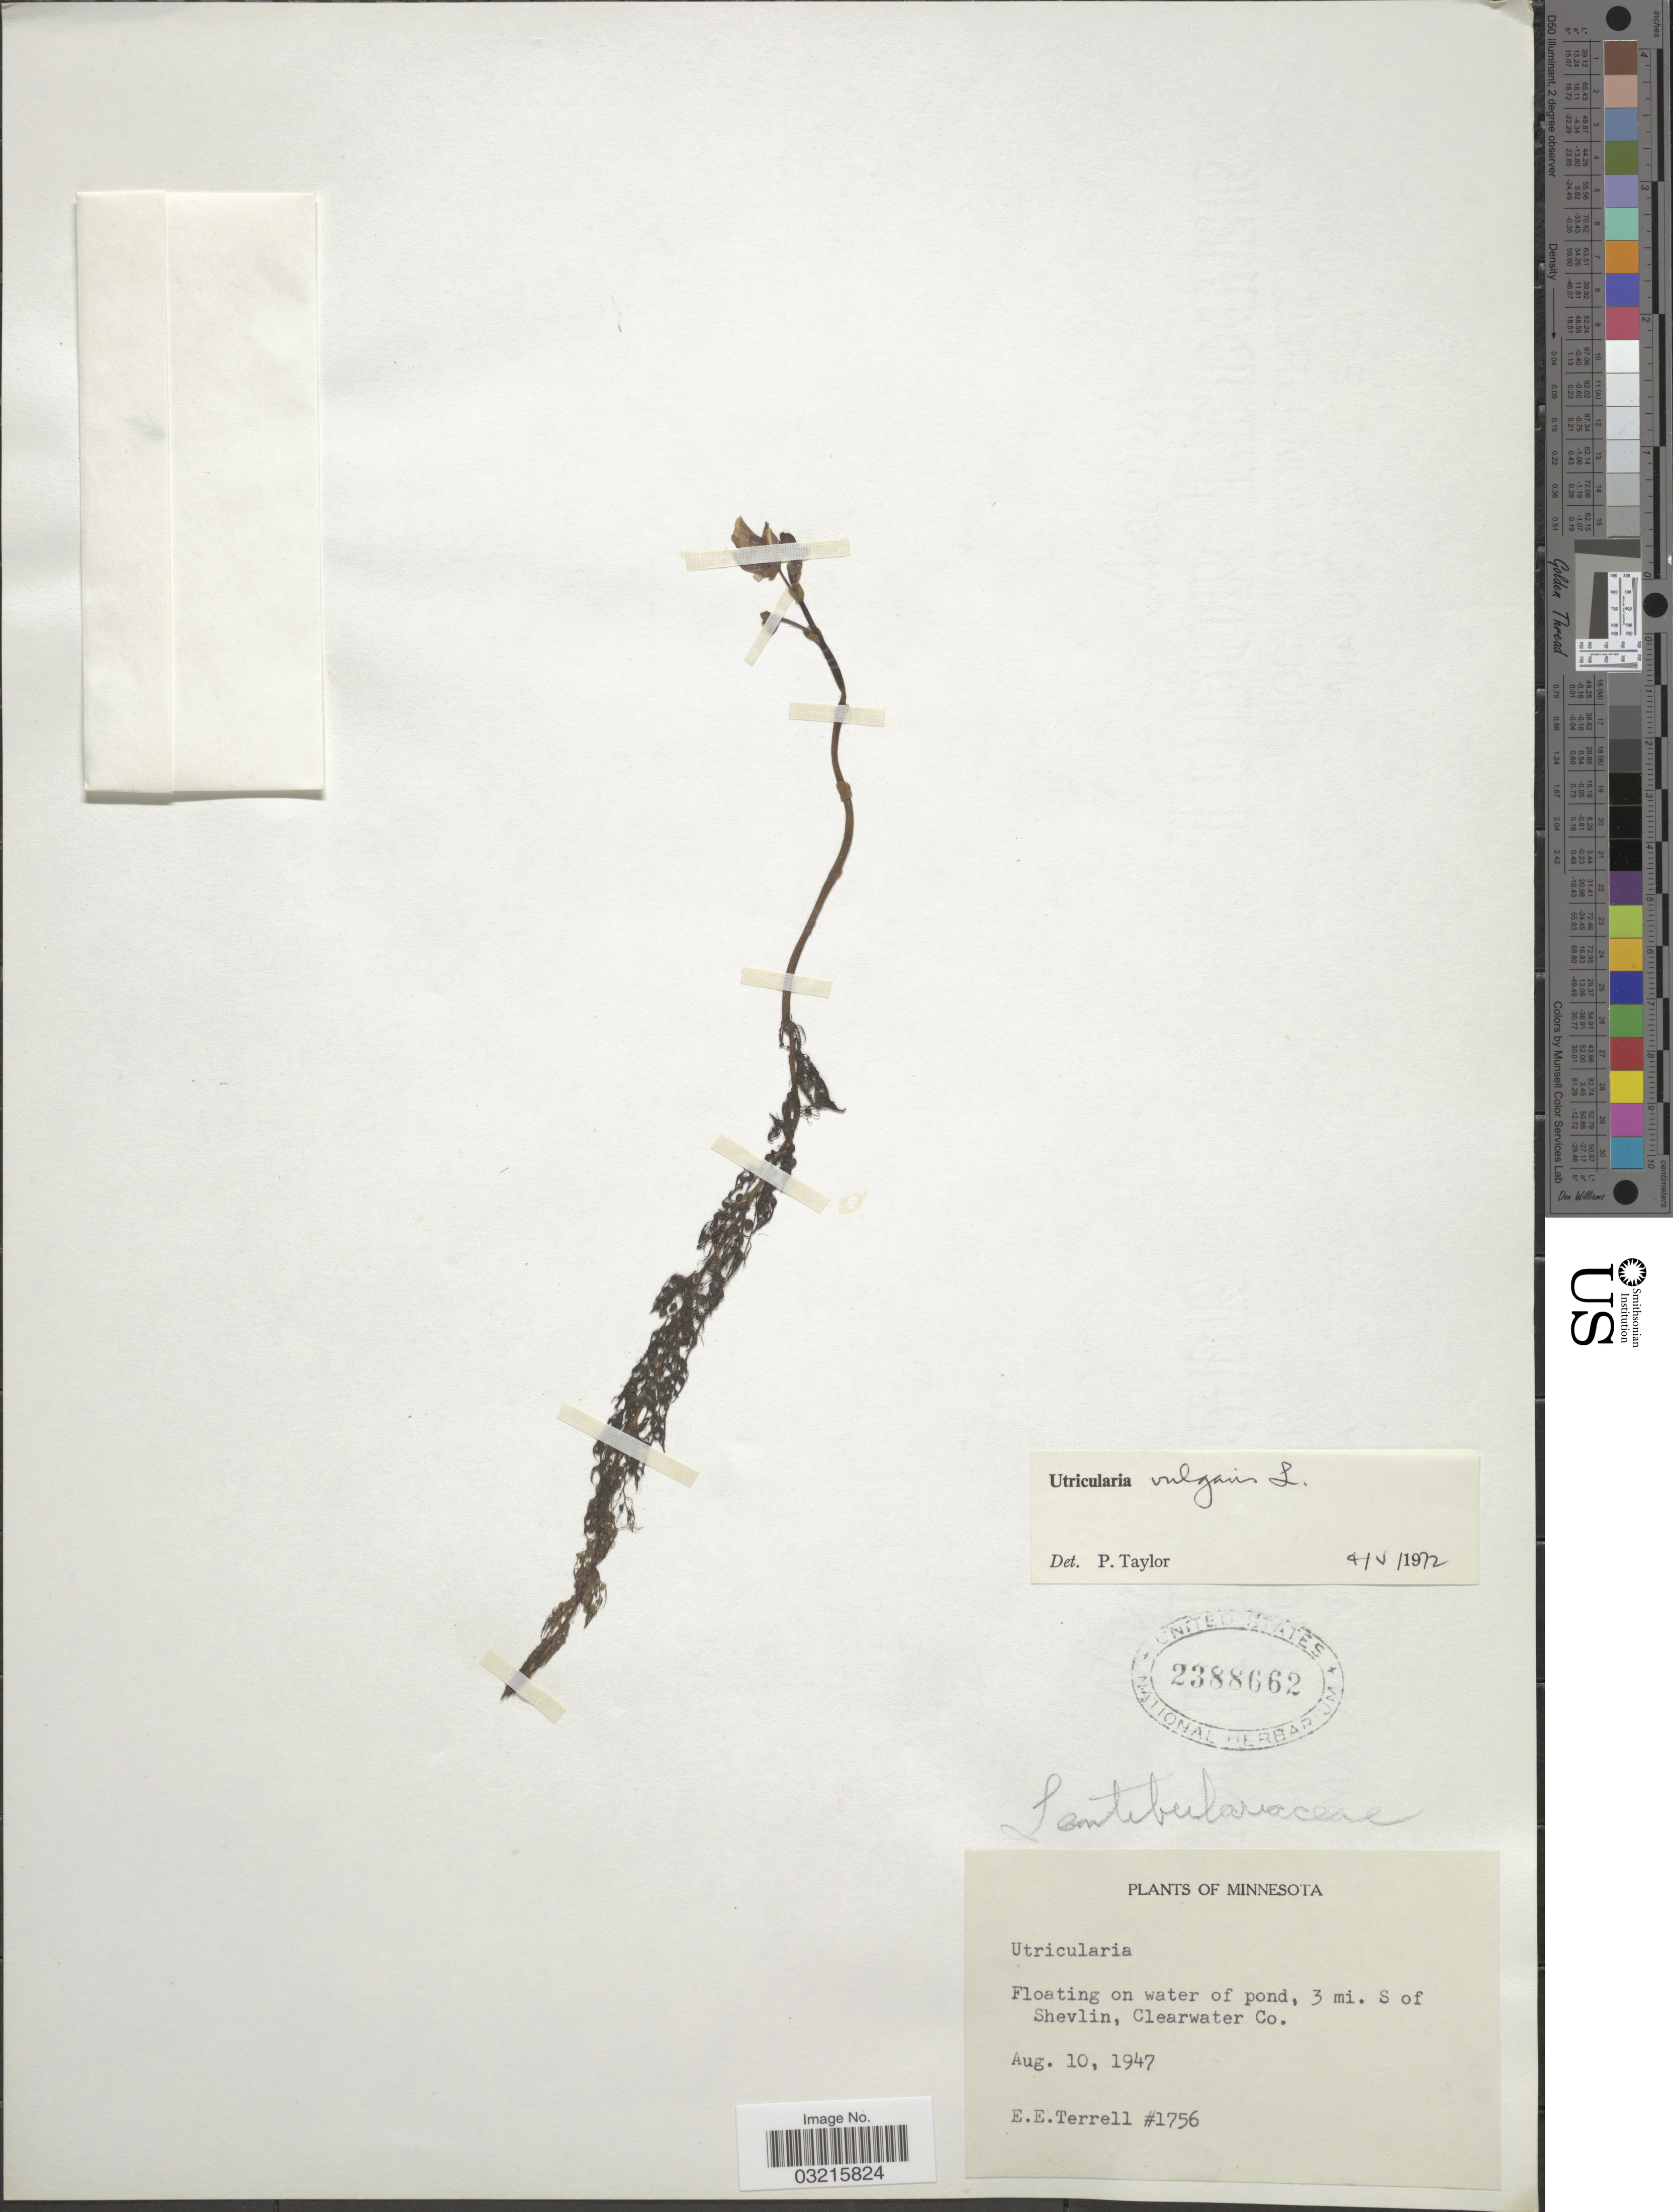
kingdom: Plantae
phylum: Tracheophyta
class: Magnoliopsida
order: Lamiales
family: Lentibulariaceae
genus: Utricularia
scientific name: Utricularia vulgaris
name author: L.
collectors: E. E. Terrell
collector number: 1756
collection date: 1947-08-10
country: United States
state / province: Minnesota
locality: Floating on water of pond, 3 mi. S of Shevlin, Clearwater Co.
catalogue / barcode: US 2388662